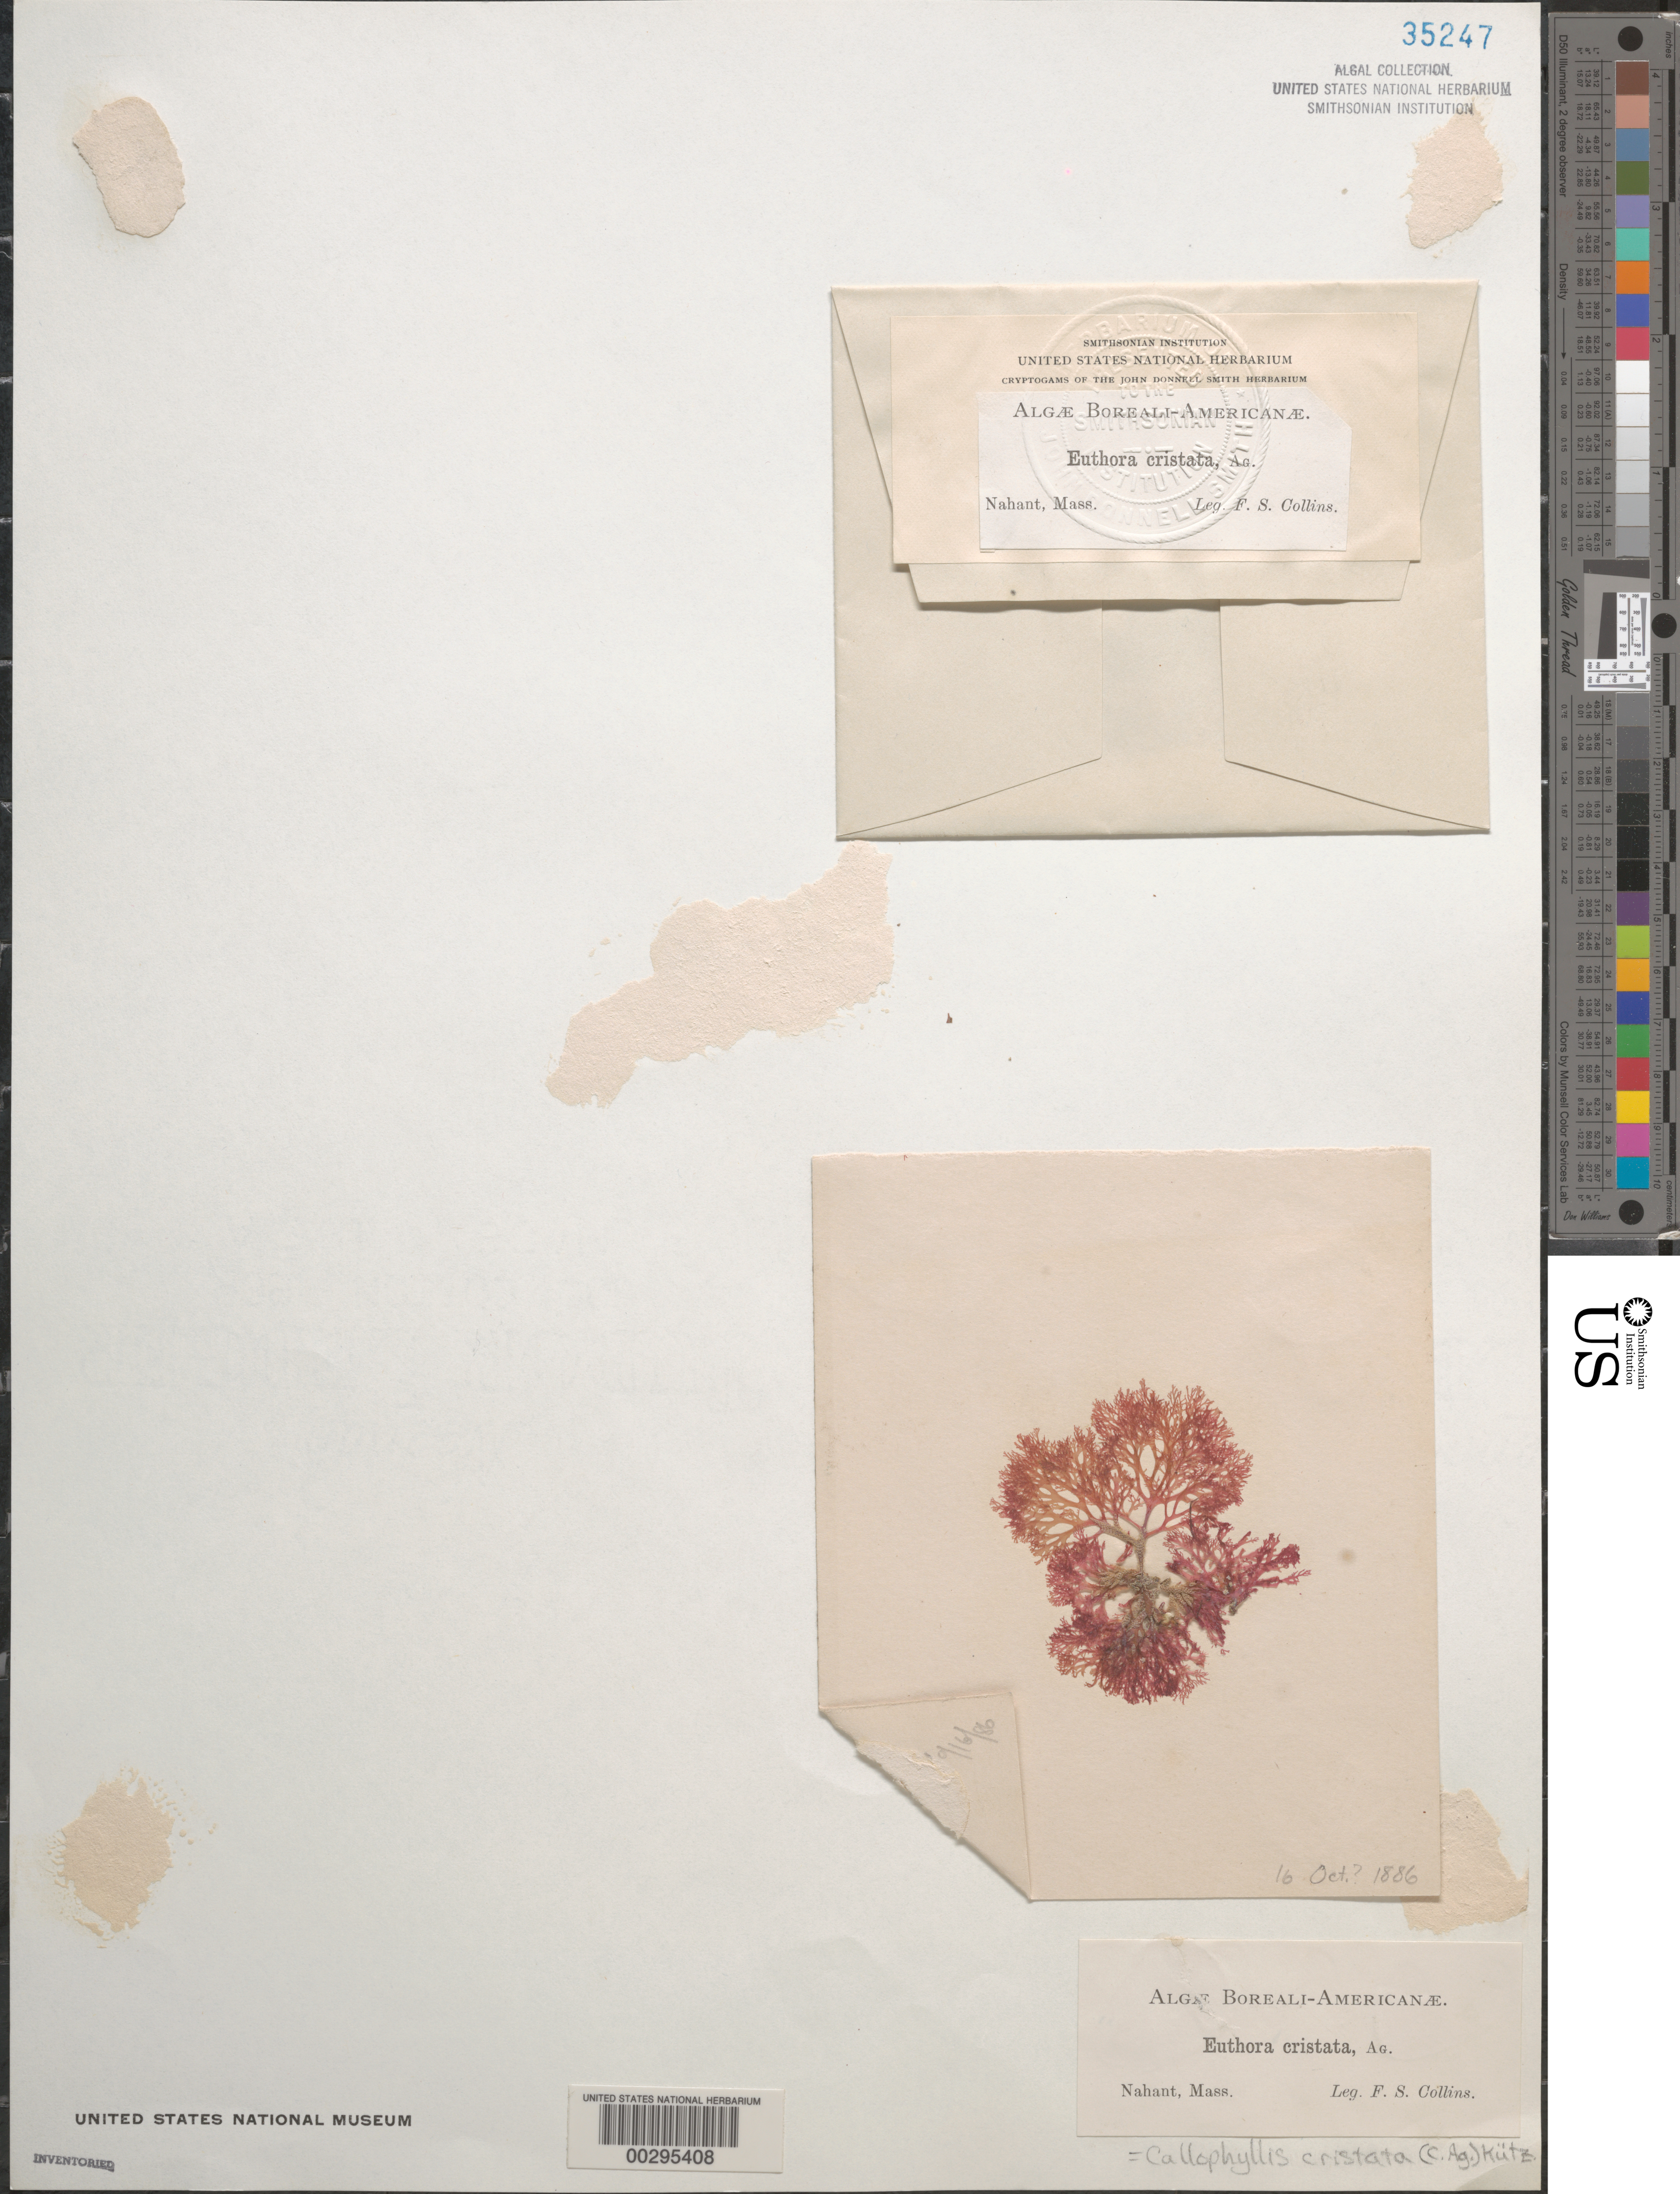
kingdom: Plantae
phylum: Rhodophyta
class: Florideophyceae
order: Gigartinales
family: Kallymeniaceae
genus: Euthora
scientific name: Euthora cristata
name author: (C. Agardh) J. Agardh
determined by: Algae name updating Project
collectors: F. Collins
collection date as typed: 16 Oct 1886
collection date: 1886-10-16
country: United States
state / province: Massachusetts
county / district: Essex County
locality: Nahant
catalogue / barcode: US 35247